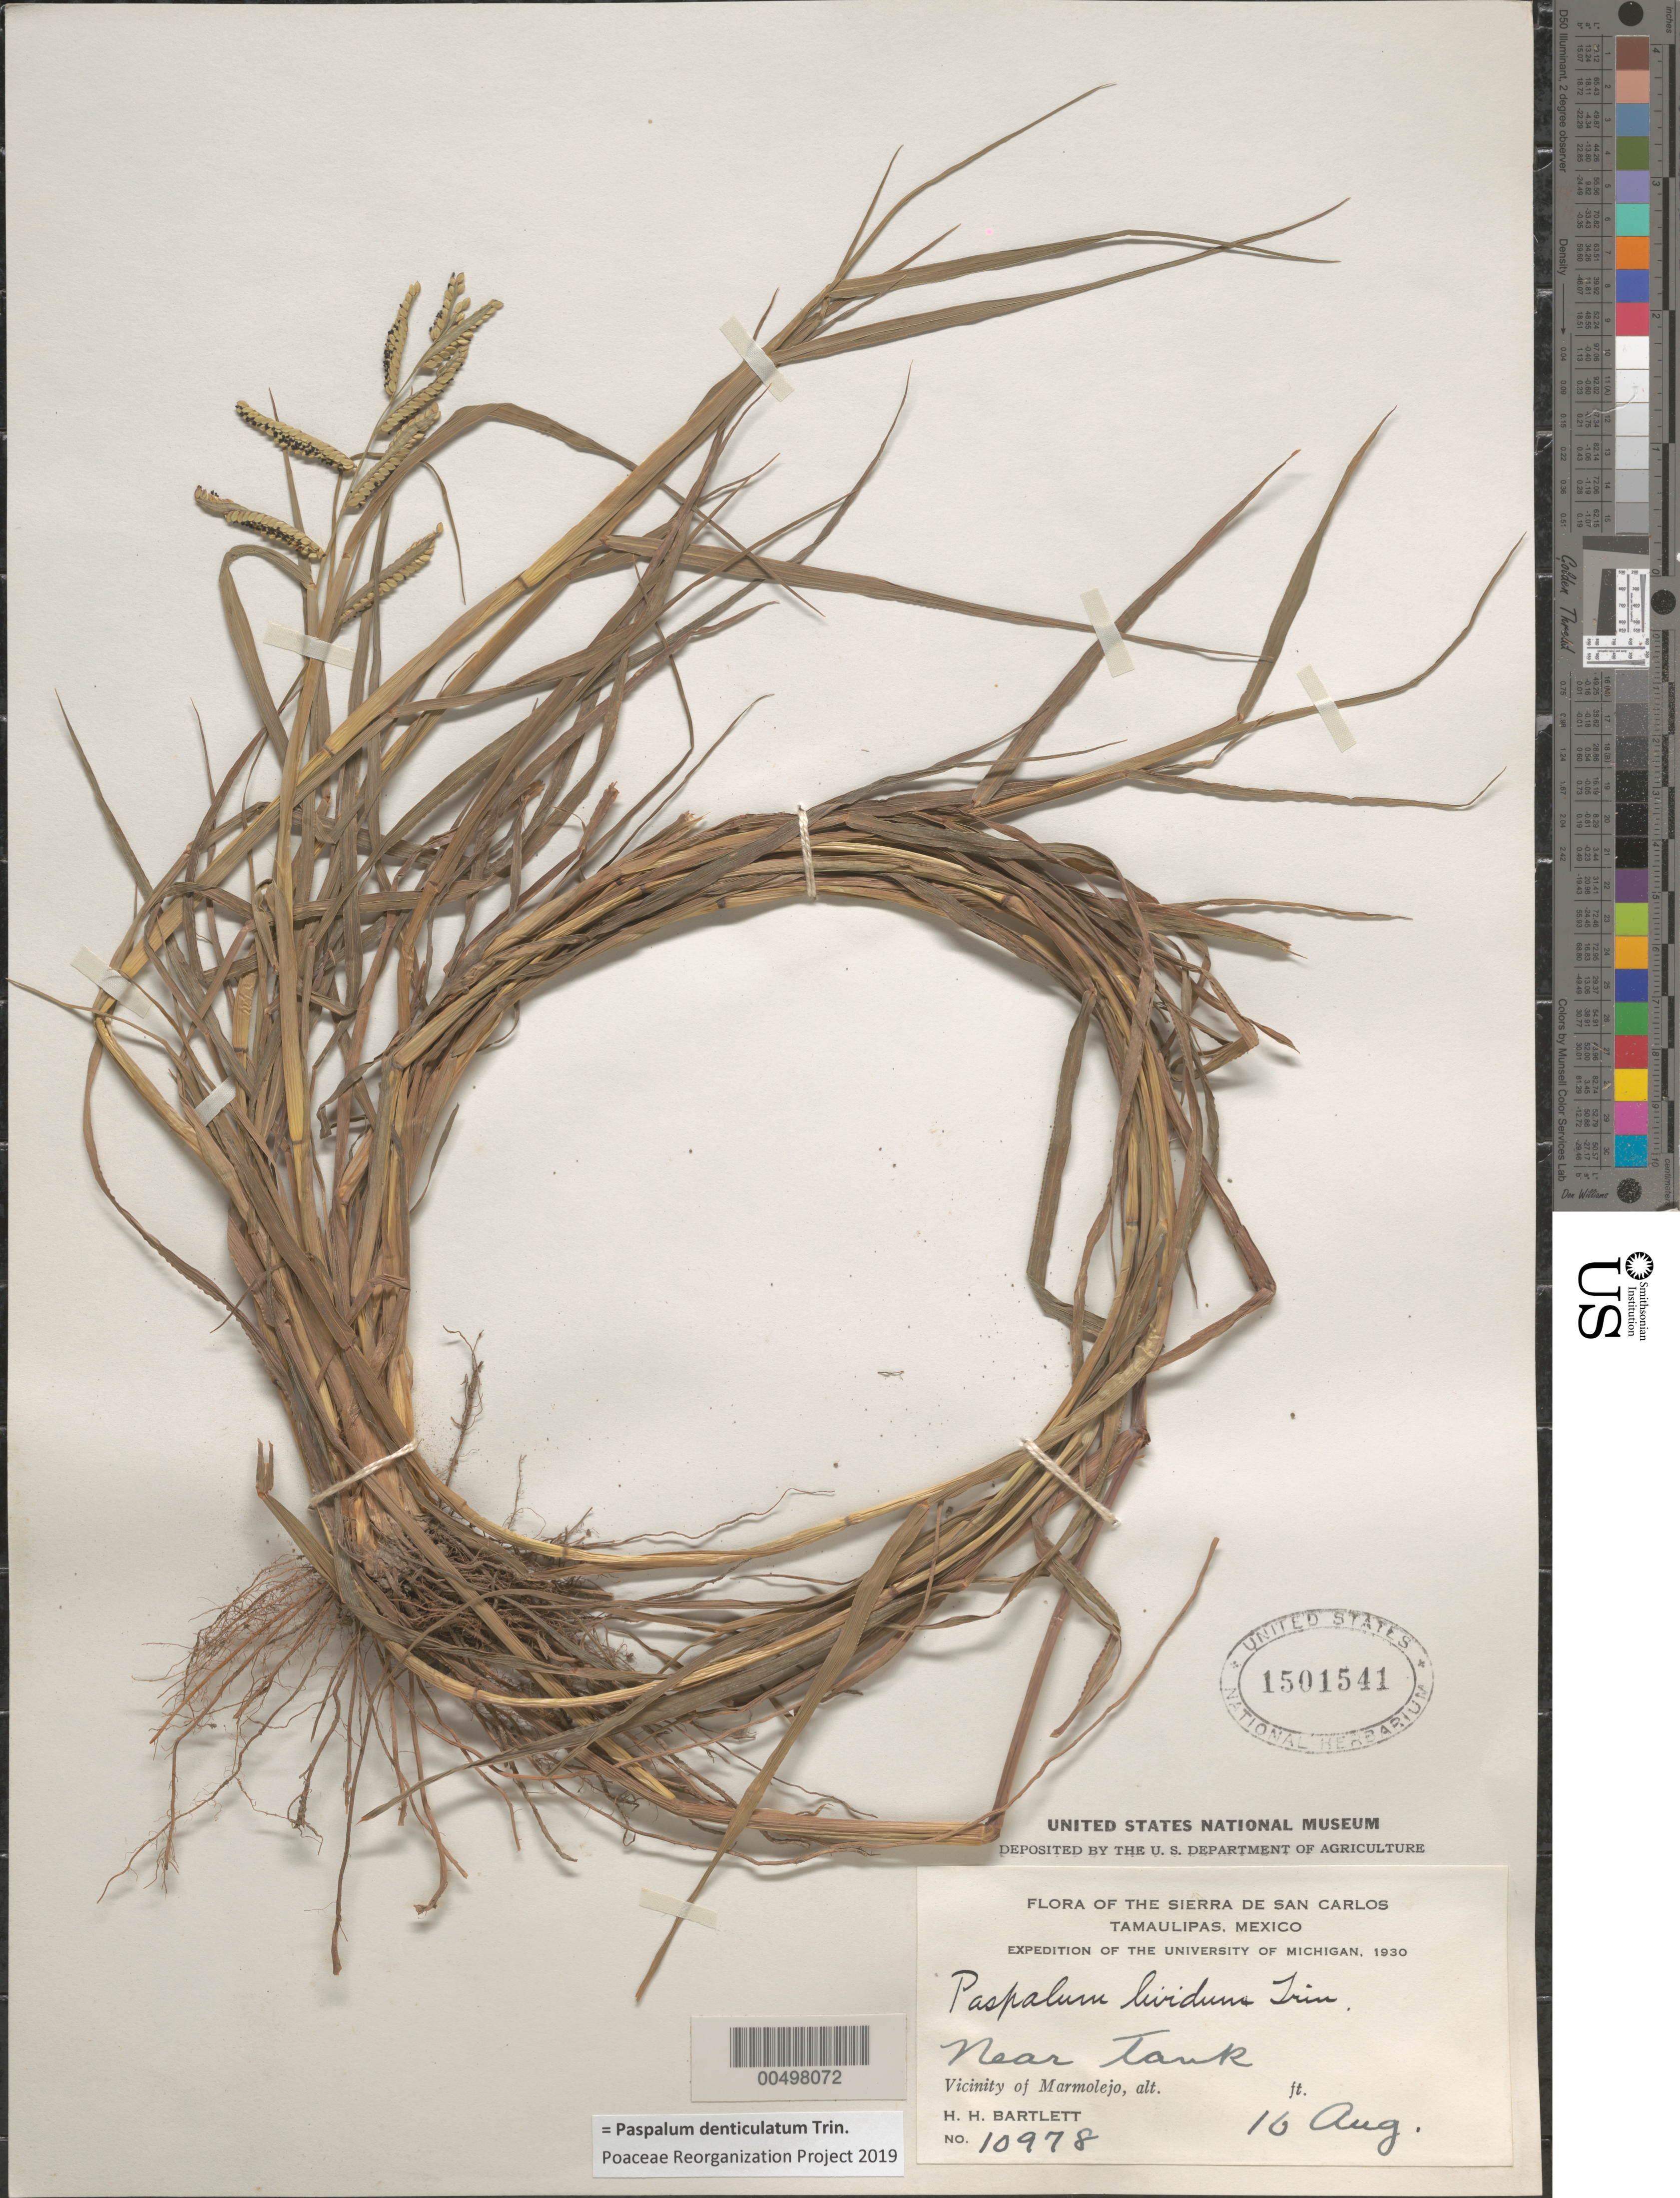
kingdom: Plantae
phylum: Tracheophyta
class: Liliopsida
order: Poales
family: Poaceae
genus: Paspalum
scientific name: Paspalum lividum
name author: Trin. in Schltdl.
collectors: H. H. Bartlett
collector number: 10978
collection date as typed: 16 Aug 1930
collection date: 1930-08-16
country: Mexico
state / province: Tamaulipas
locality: Sierra de San Carlos, vicinity of Marmolejo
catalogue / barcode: US 1501541